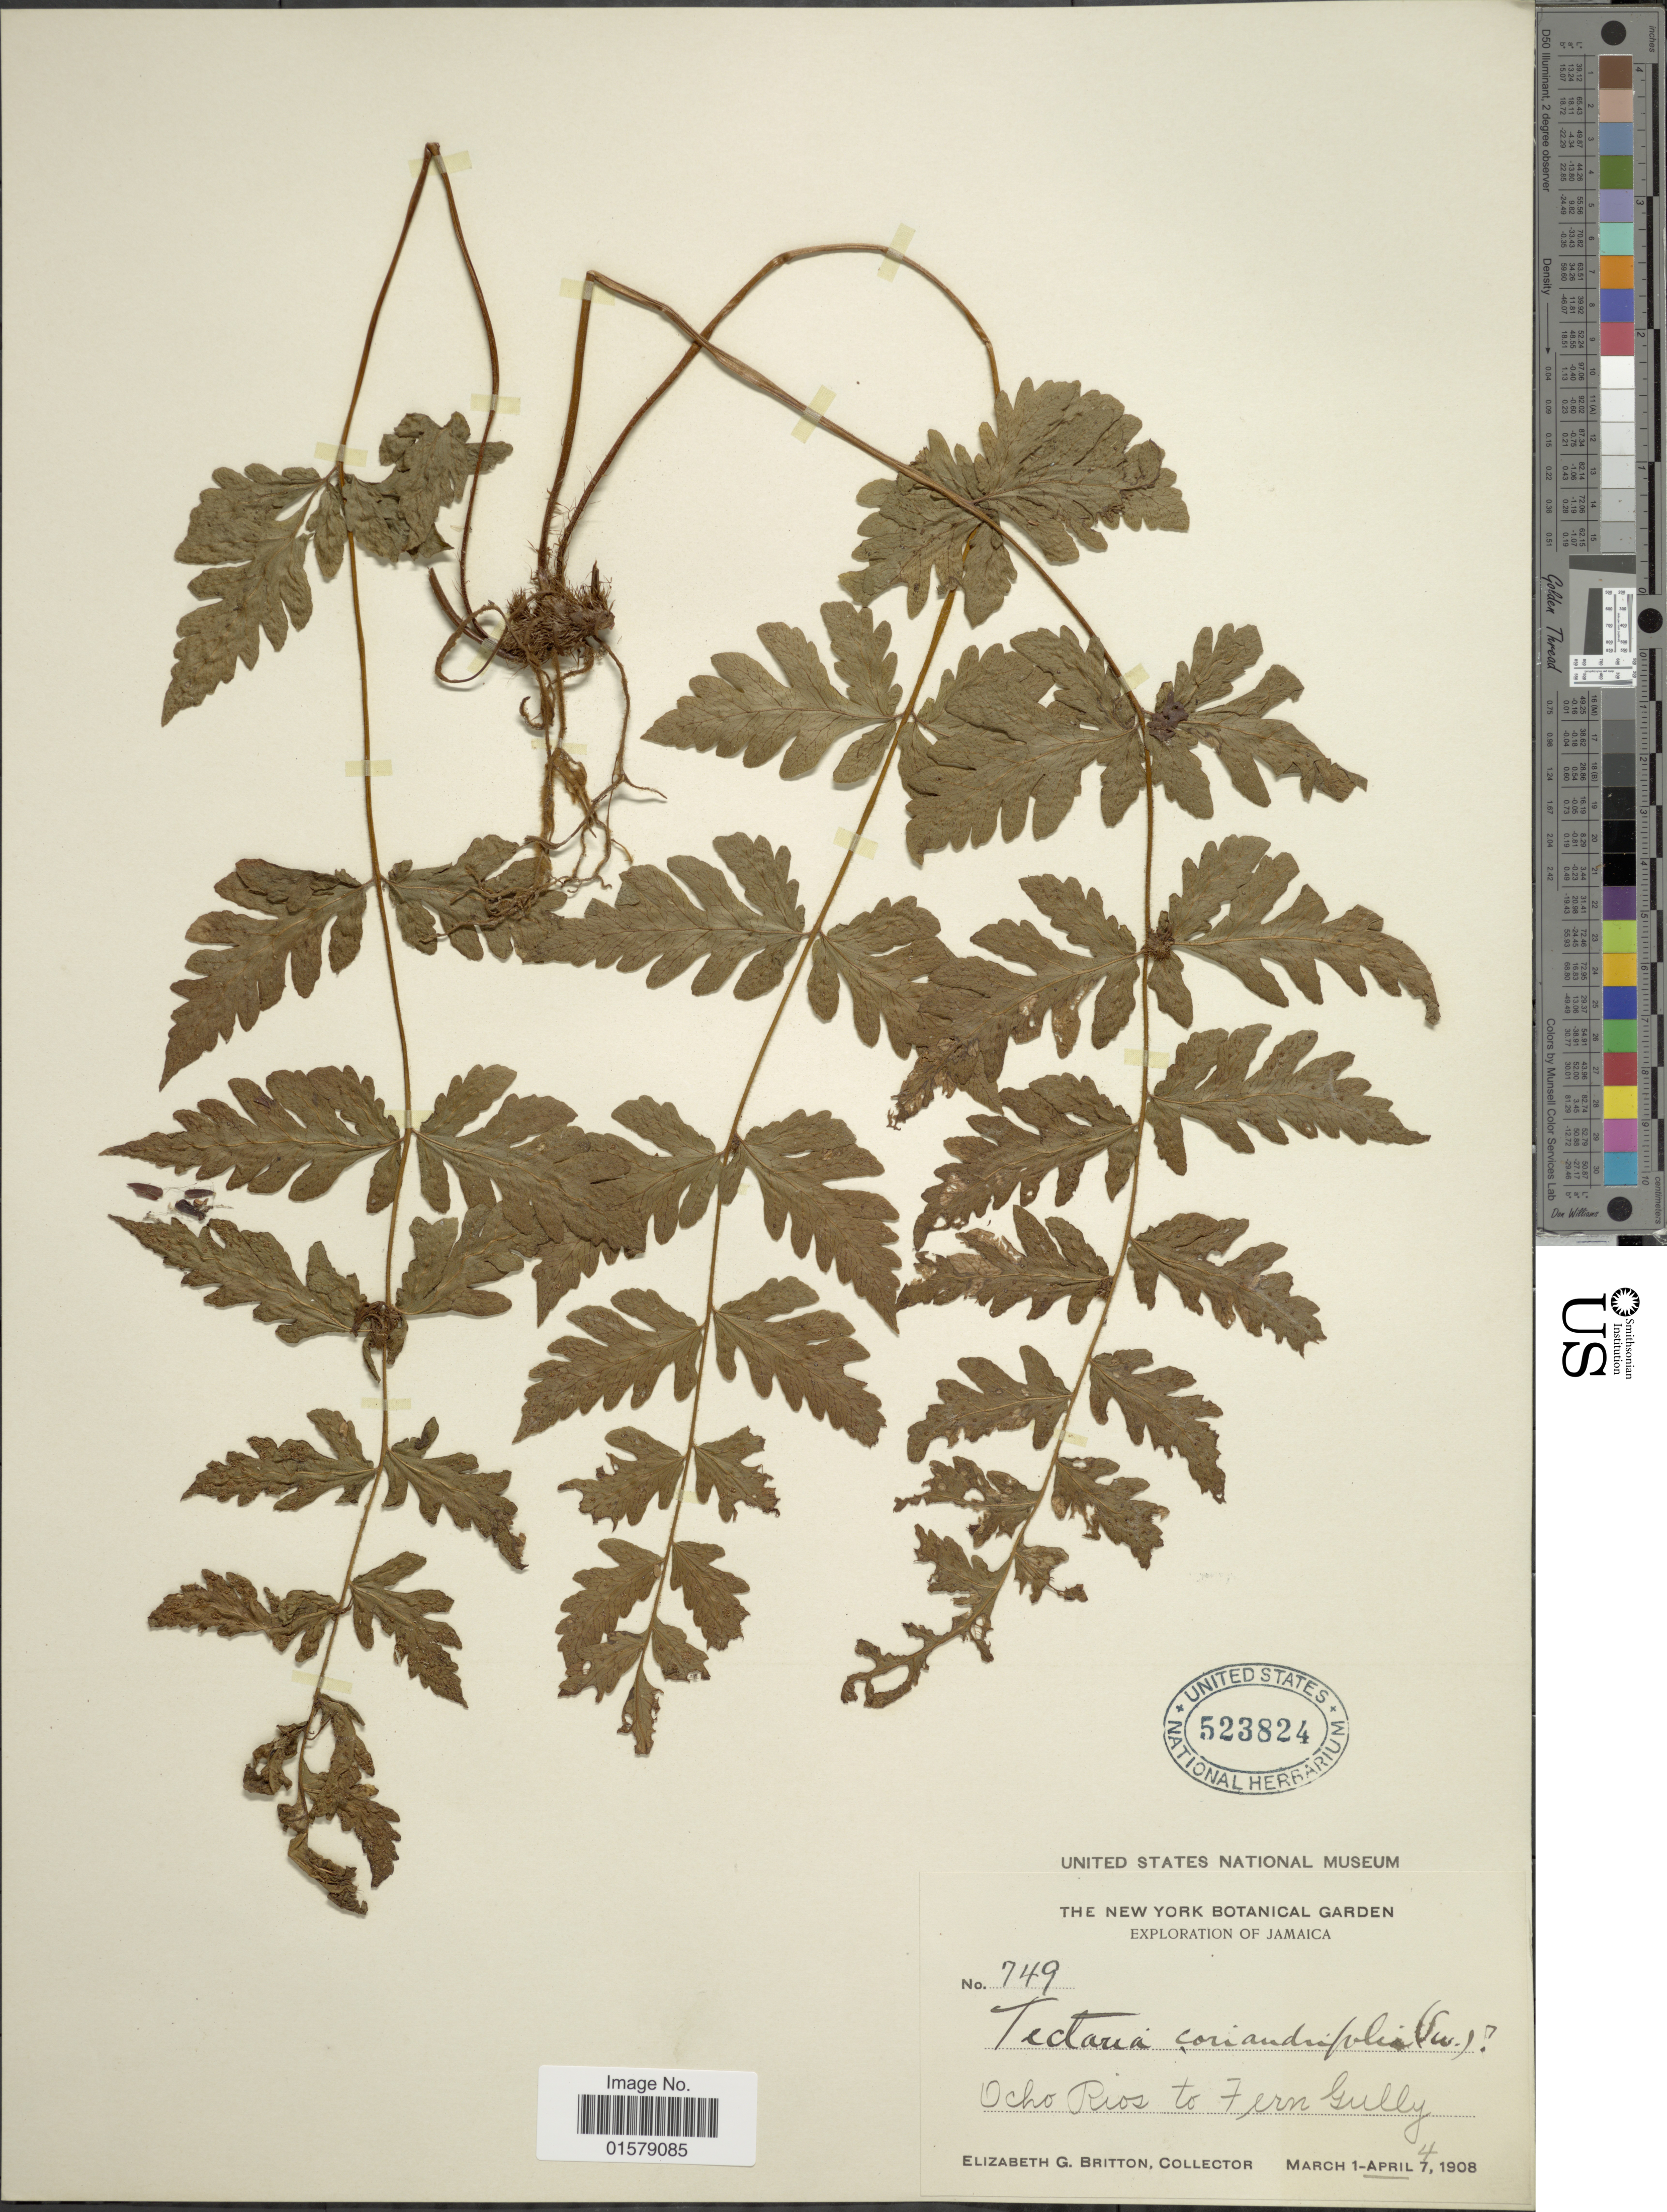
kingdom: Plantae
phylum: Tracheophyta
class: Polypodiopsida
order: Polypodiales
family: Tectariaceae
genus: Tectaria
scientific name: Tectaria coriandrifolia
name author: Underw.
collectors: E. G. Britton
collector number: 749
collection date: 1908-03-01/1908-04-04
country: Jamaica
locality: Ocho Rios to Fern Gully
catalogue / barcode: US 523824